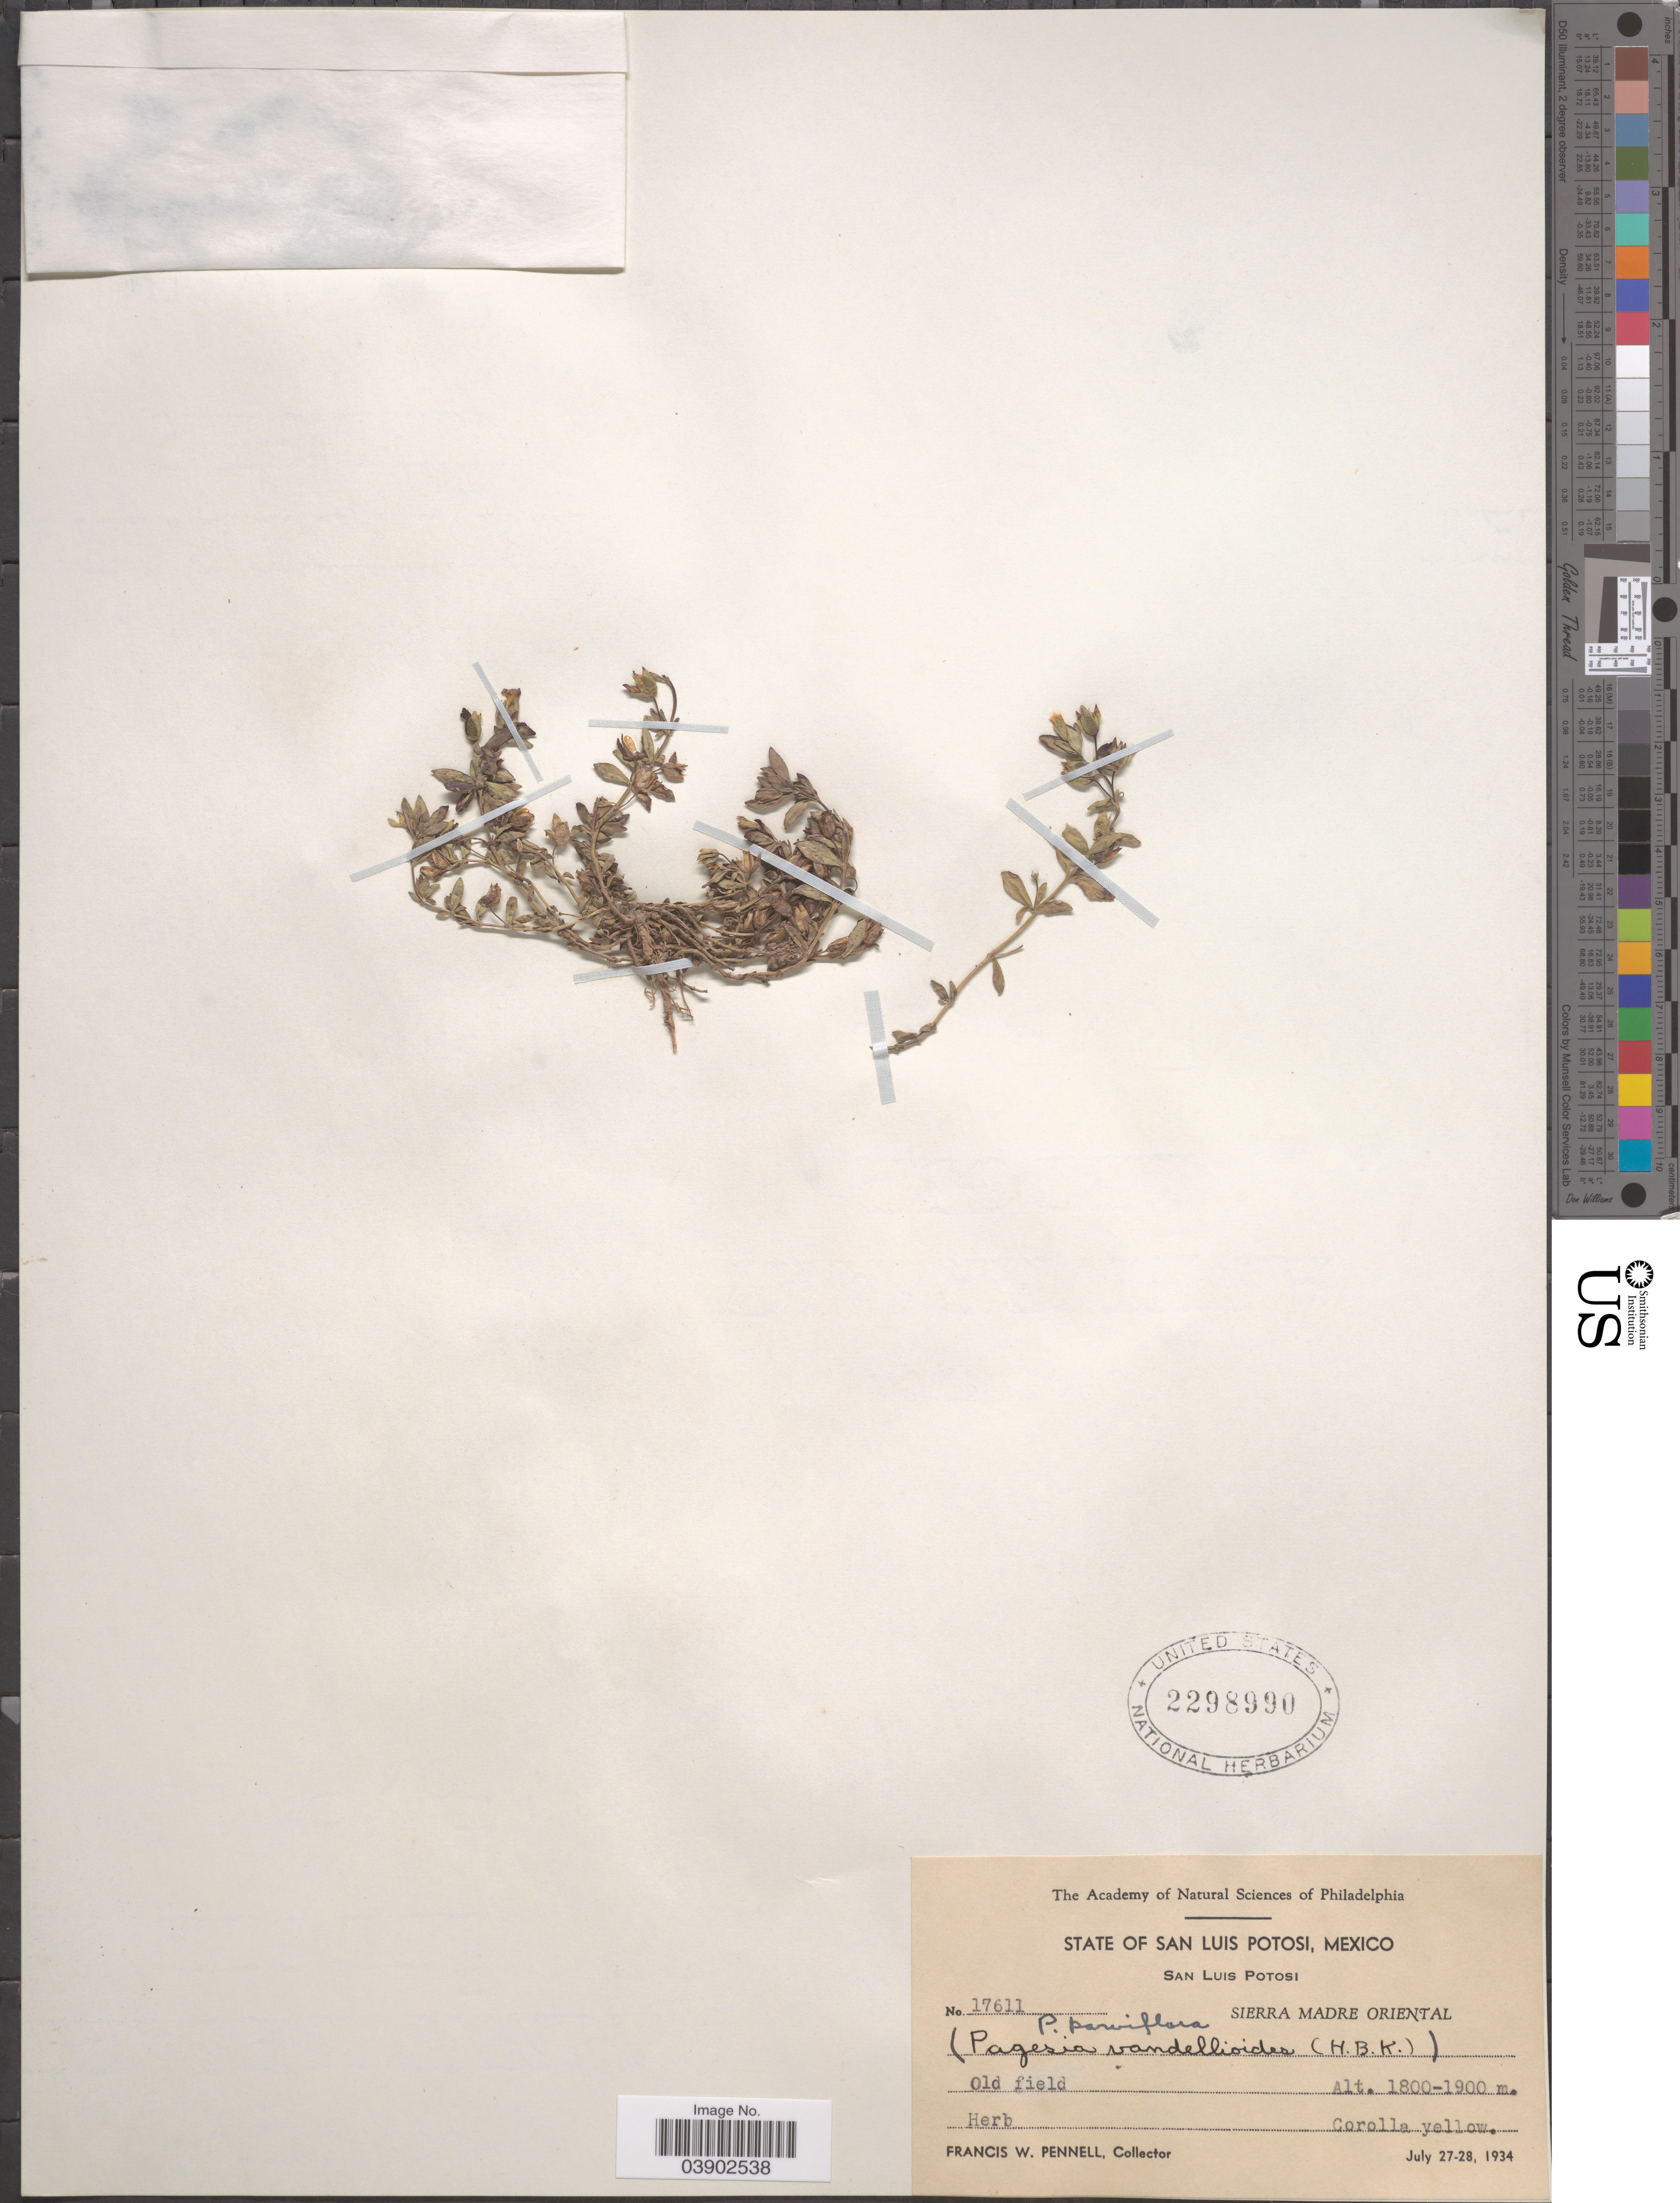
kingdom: Plantae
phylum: Tracheophyta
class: Magnoliopsida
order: Lamiales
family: Plantaginaceae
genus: Mecardonia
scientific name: Mecardonia procumbens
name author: (Mill.) Small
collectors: F. W. Pennell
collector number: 17611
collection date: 1934-07-27/1934-07-28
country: Mexico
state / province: San Luis Potosí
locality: San Luis Potosi. Sierra Madre Oriental.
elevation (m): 1800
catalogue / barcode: US 2298990